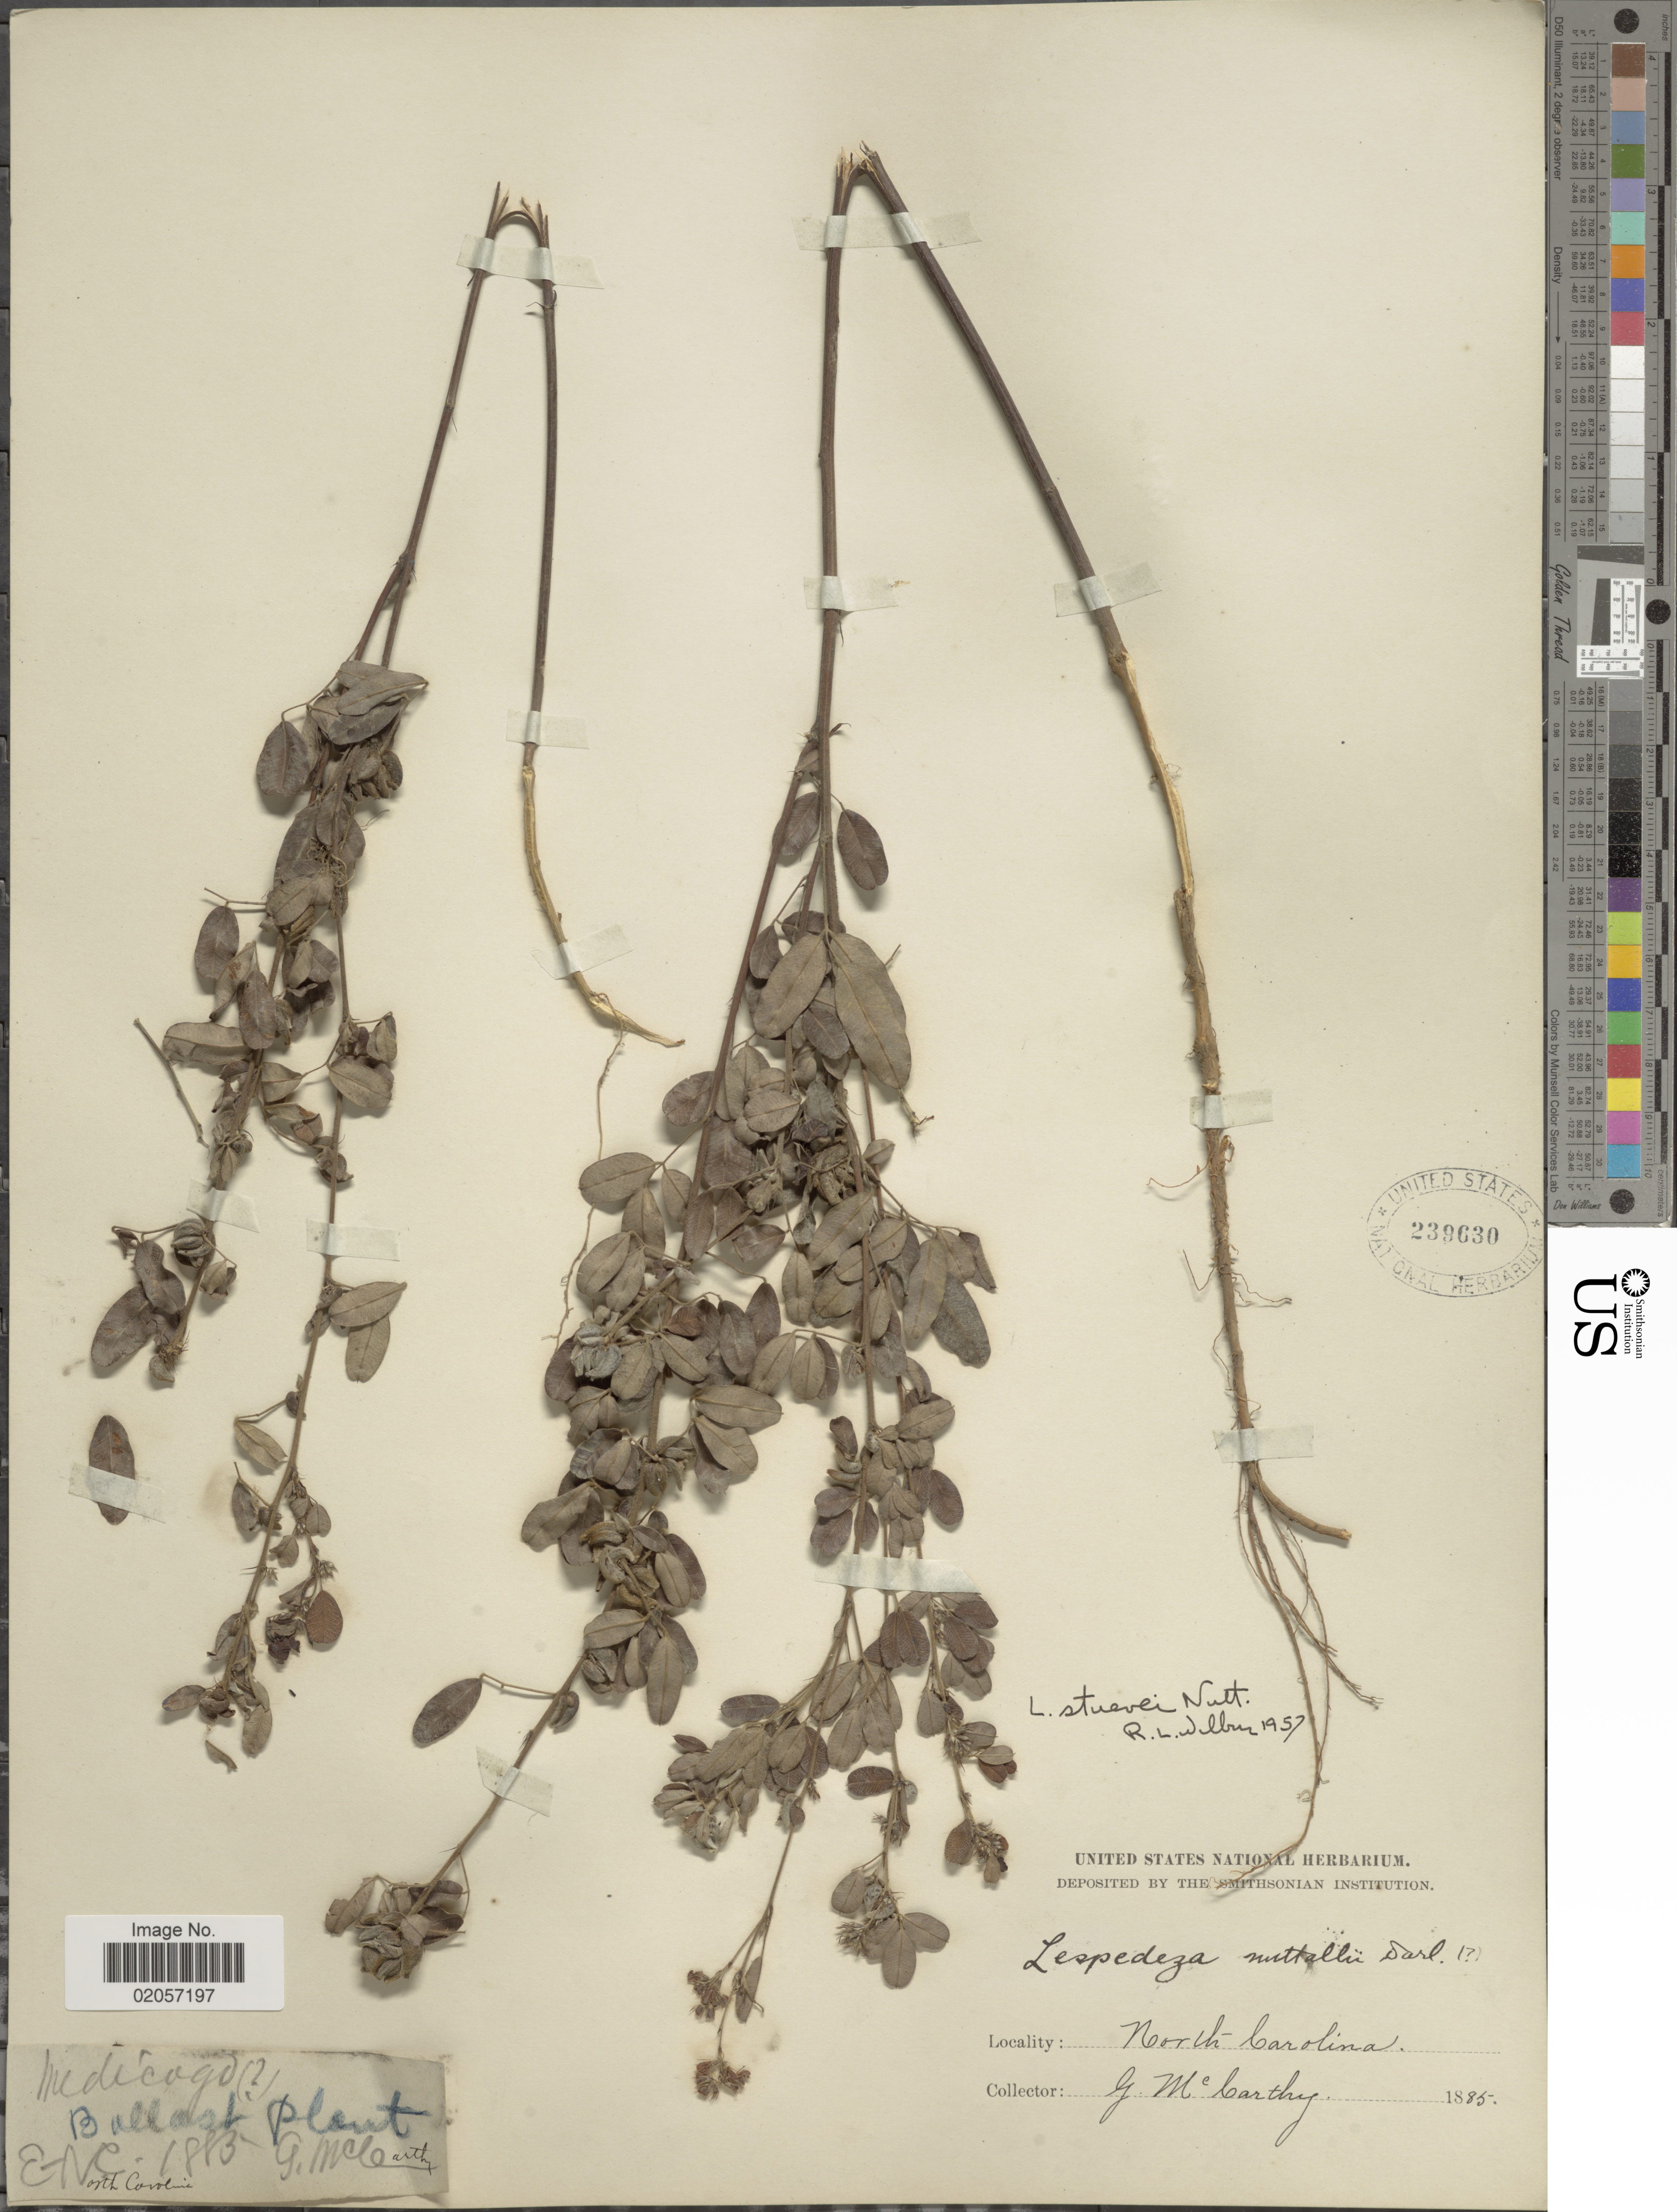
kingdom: Plantae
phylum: Tracheophyta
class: Magnoliopsida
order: Fabales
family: Fabaceae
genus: Lespedeza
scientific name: Lespedeza stuevei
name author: Nutt.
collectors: G. M. McCarthy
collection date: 1885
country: United States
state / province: North Carolina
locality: North Carolina. E-NC.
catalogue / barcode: US 239630